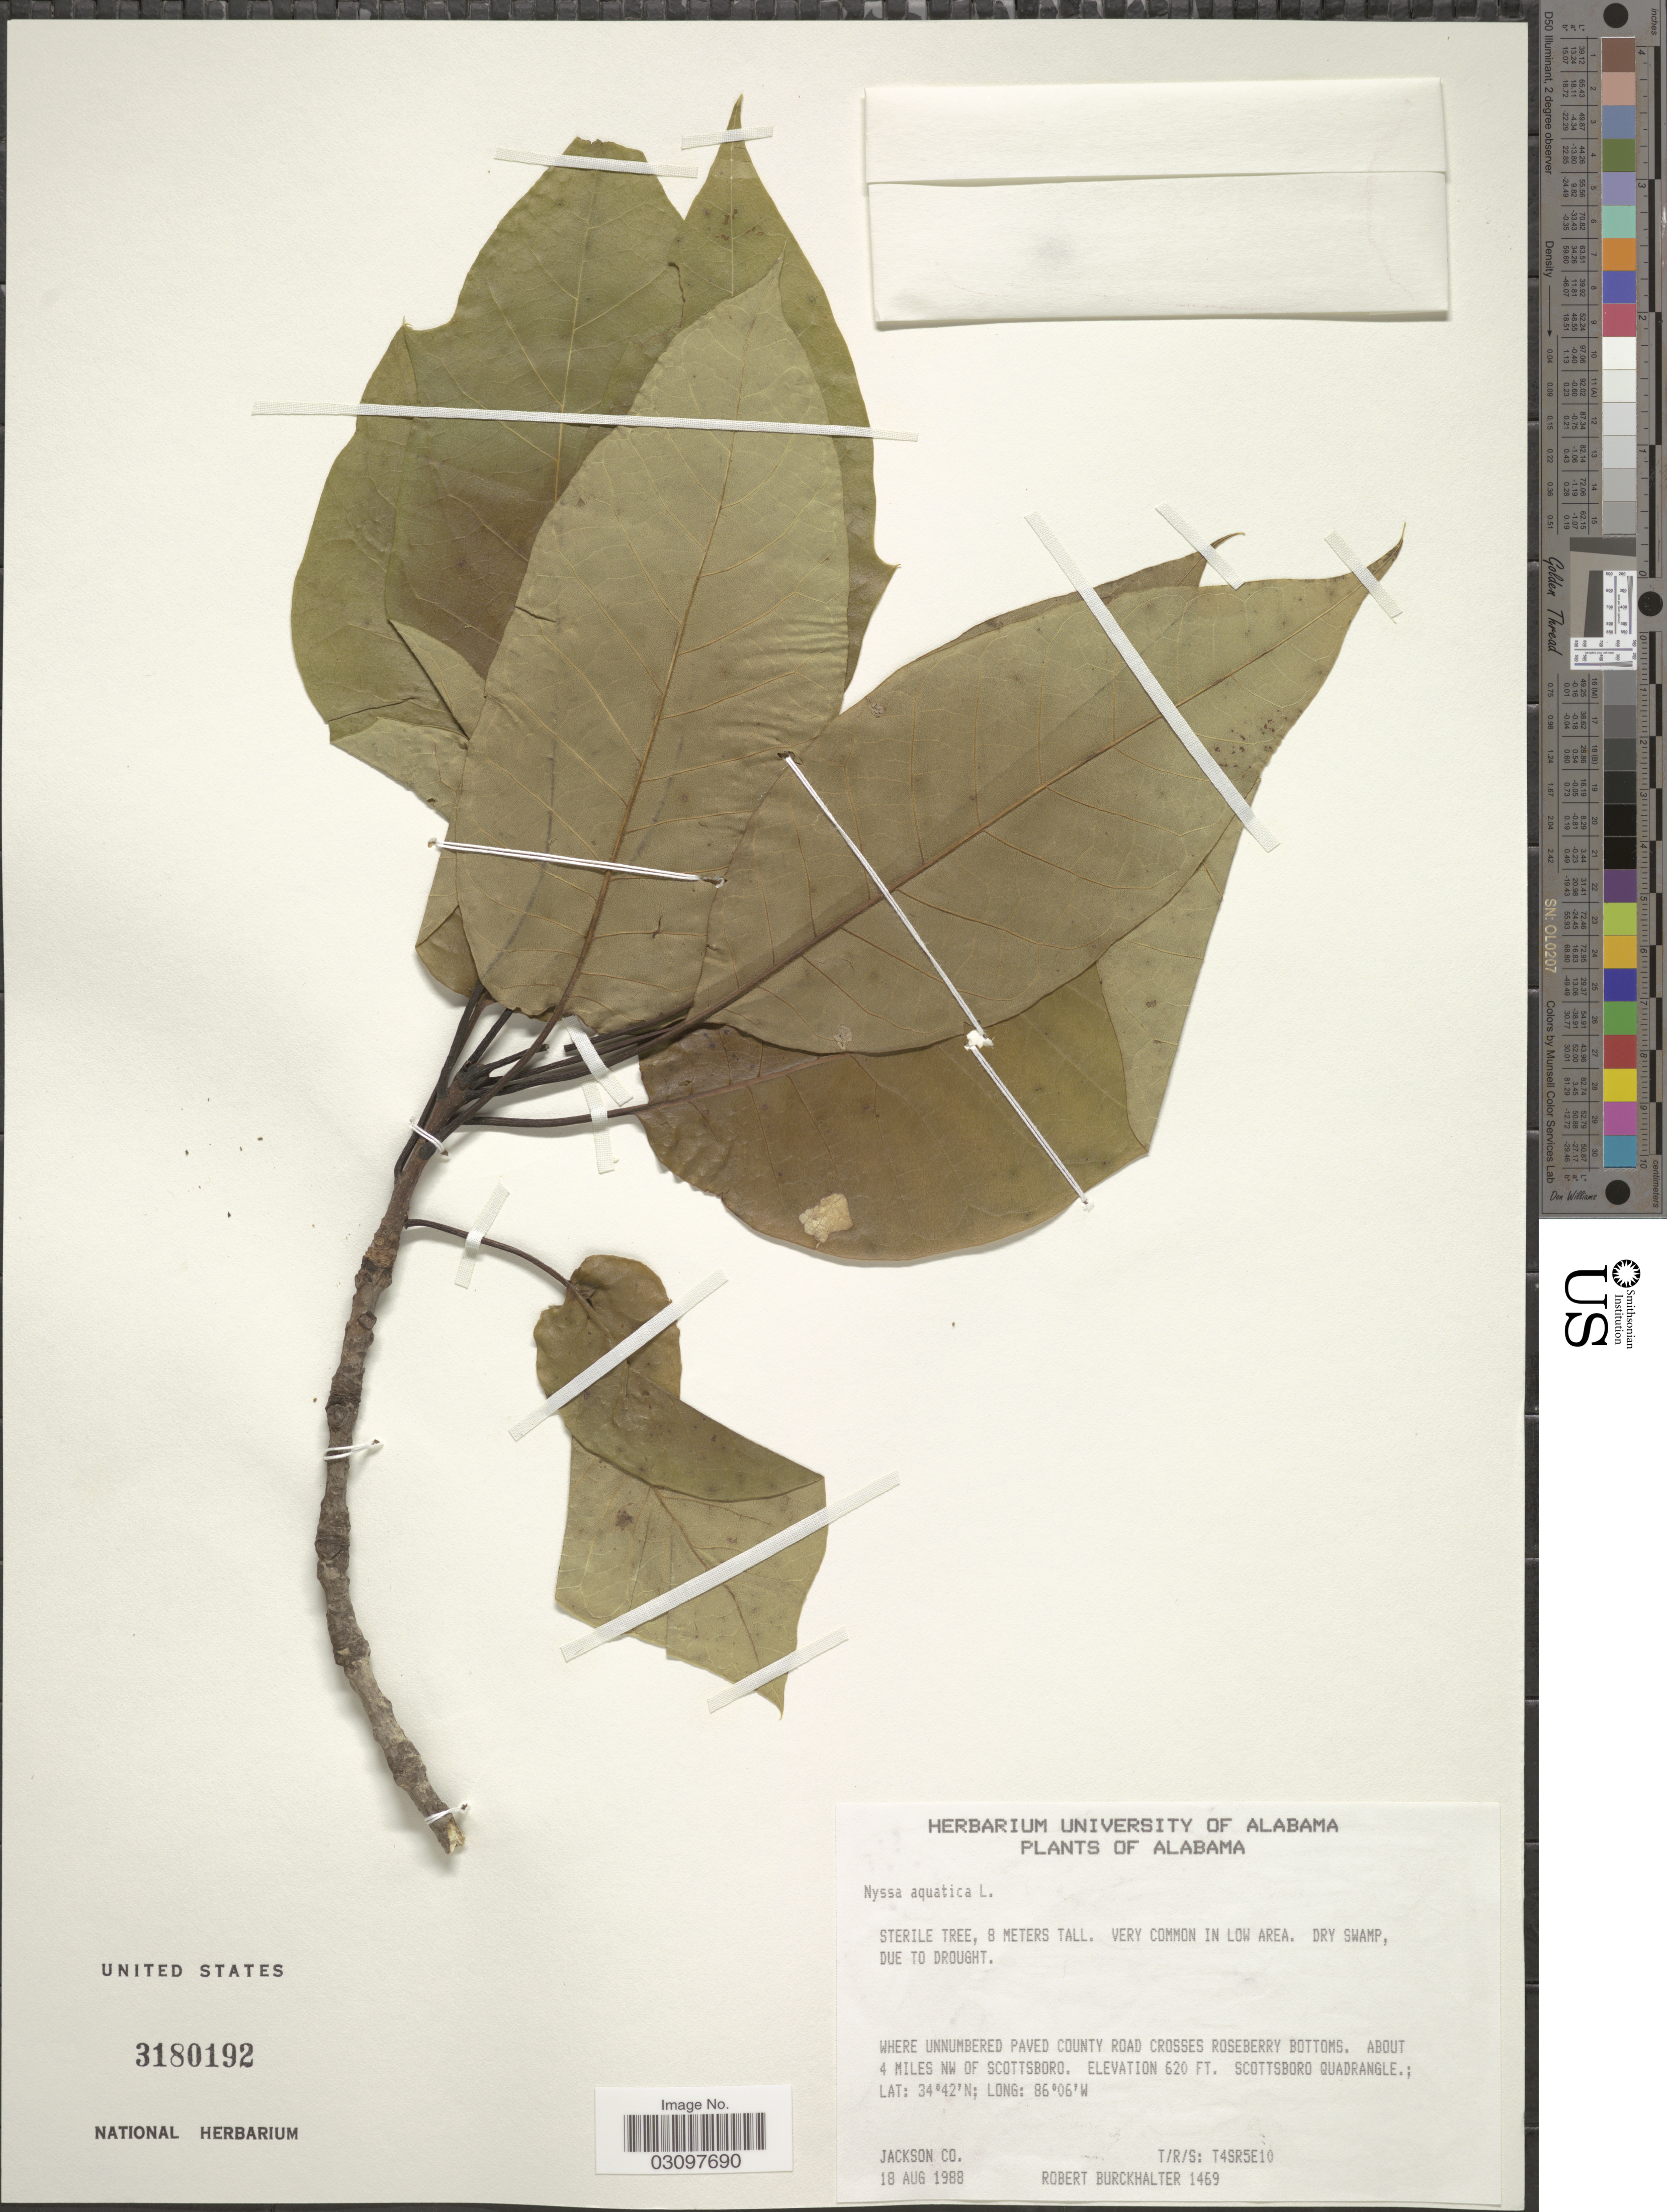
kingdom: Plantae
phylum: Tracheophyta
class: Magnoliopsida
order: Cornales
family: Nyssaceae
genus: Nyssa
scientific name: Nyssa aquatica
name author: L.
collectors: R. Burckhalter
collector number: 1469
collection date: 1988-08-18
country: United States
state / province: Alabama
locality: Where unnumbered paved county road crosses Roseberry bottoms. About 4 miles NW of Scottsboro. Scottsboro Quadrangle. Jackson Co. T/R/S: T4SR5E10.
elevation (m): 189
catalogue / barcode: US 3180192